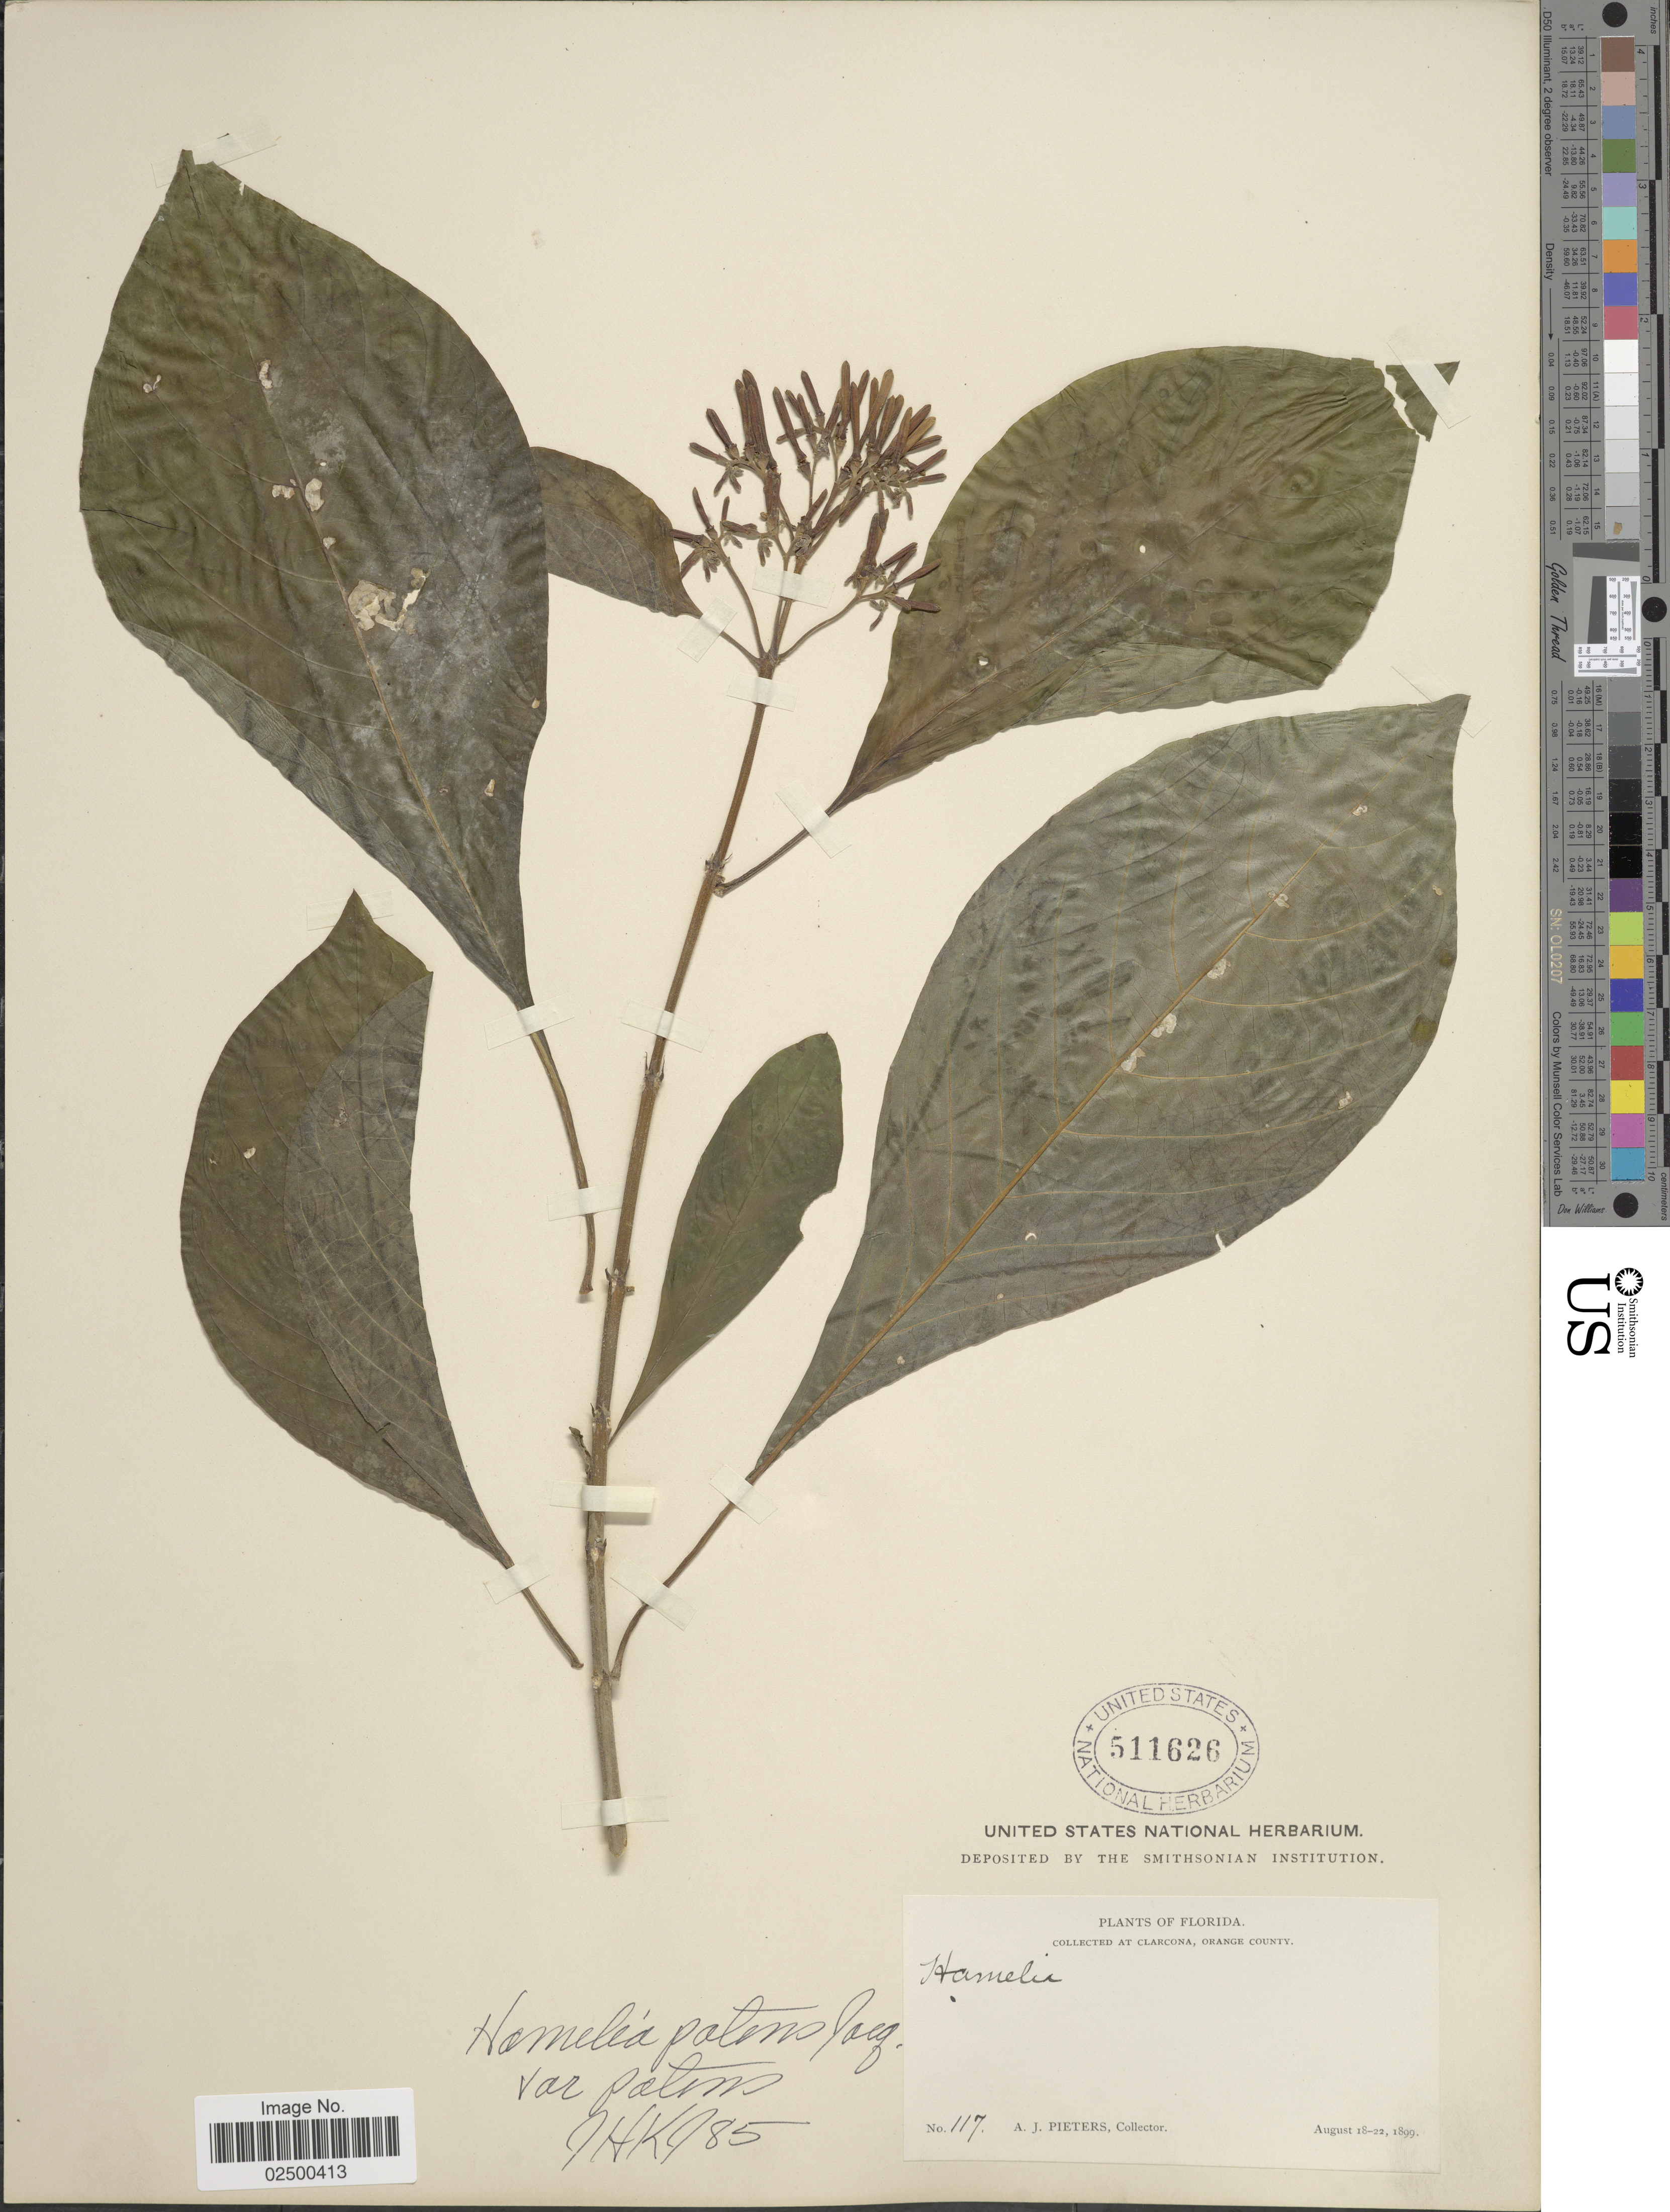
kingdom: Plantae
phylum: Tracheophyta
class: Magnoliopsida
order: Gentianales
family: Rubiaceae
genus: Hamelia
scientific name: Hamelia patens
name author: Jacq.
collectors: A. Pieters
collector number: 117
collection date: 1899-08-18/1899-08-22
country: United States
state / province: Florida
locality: At Clarcona, Orange County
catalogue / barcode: US 511626